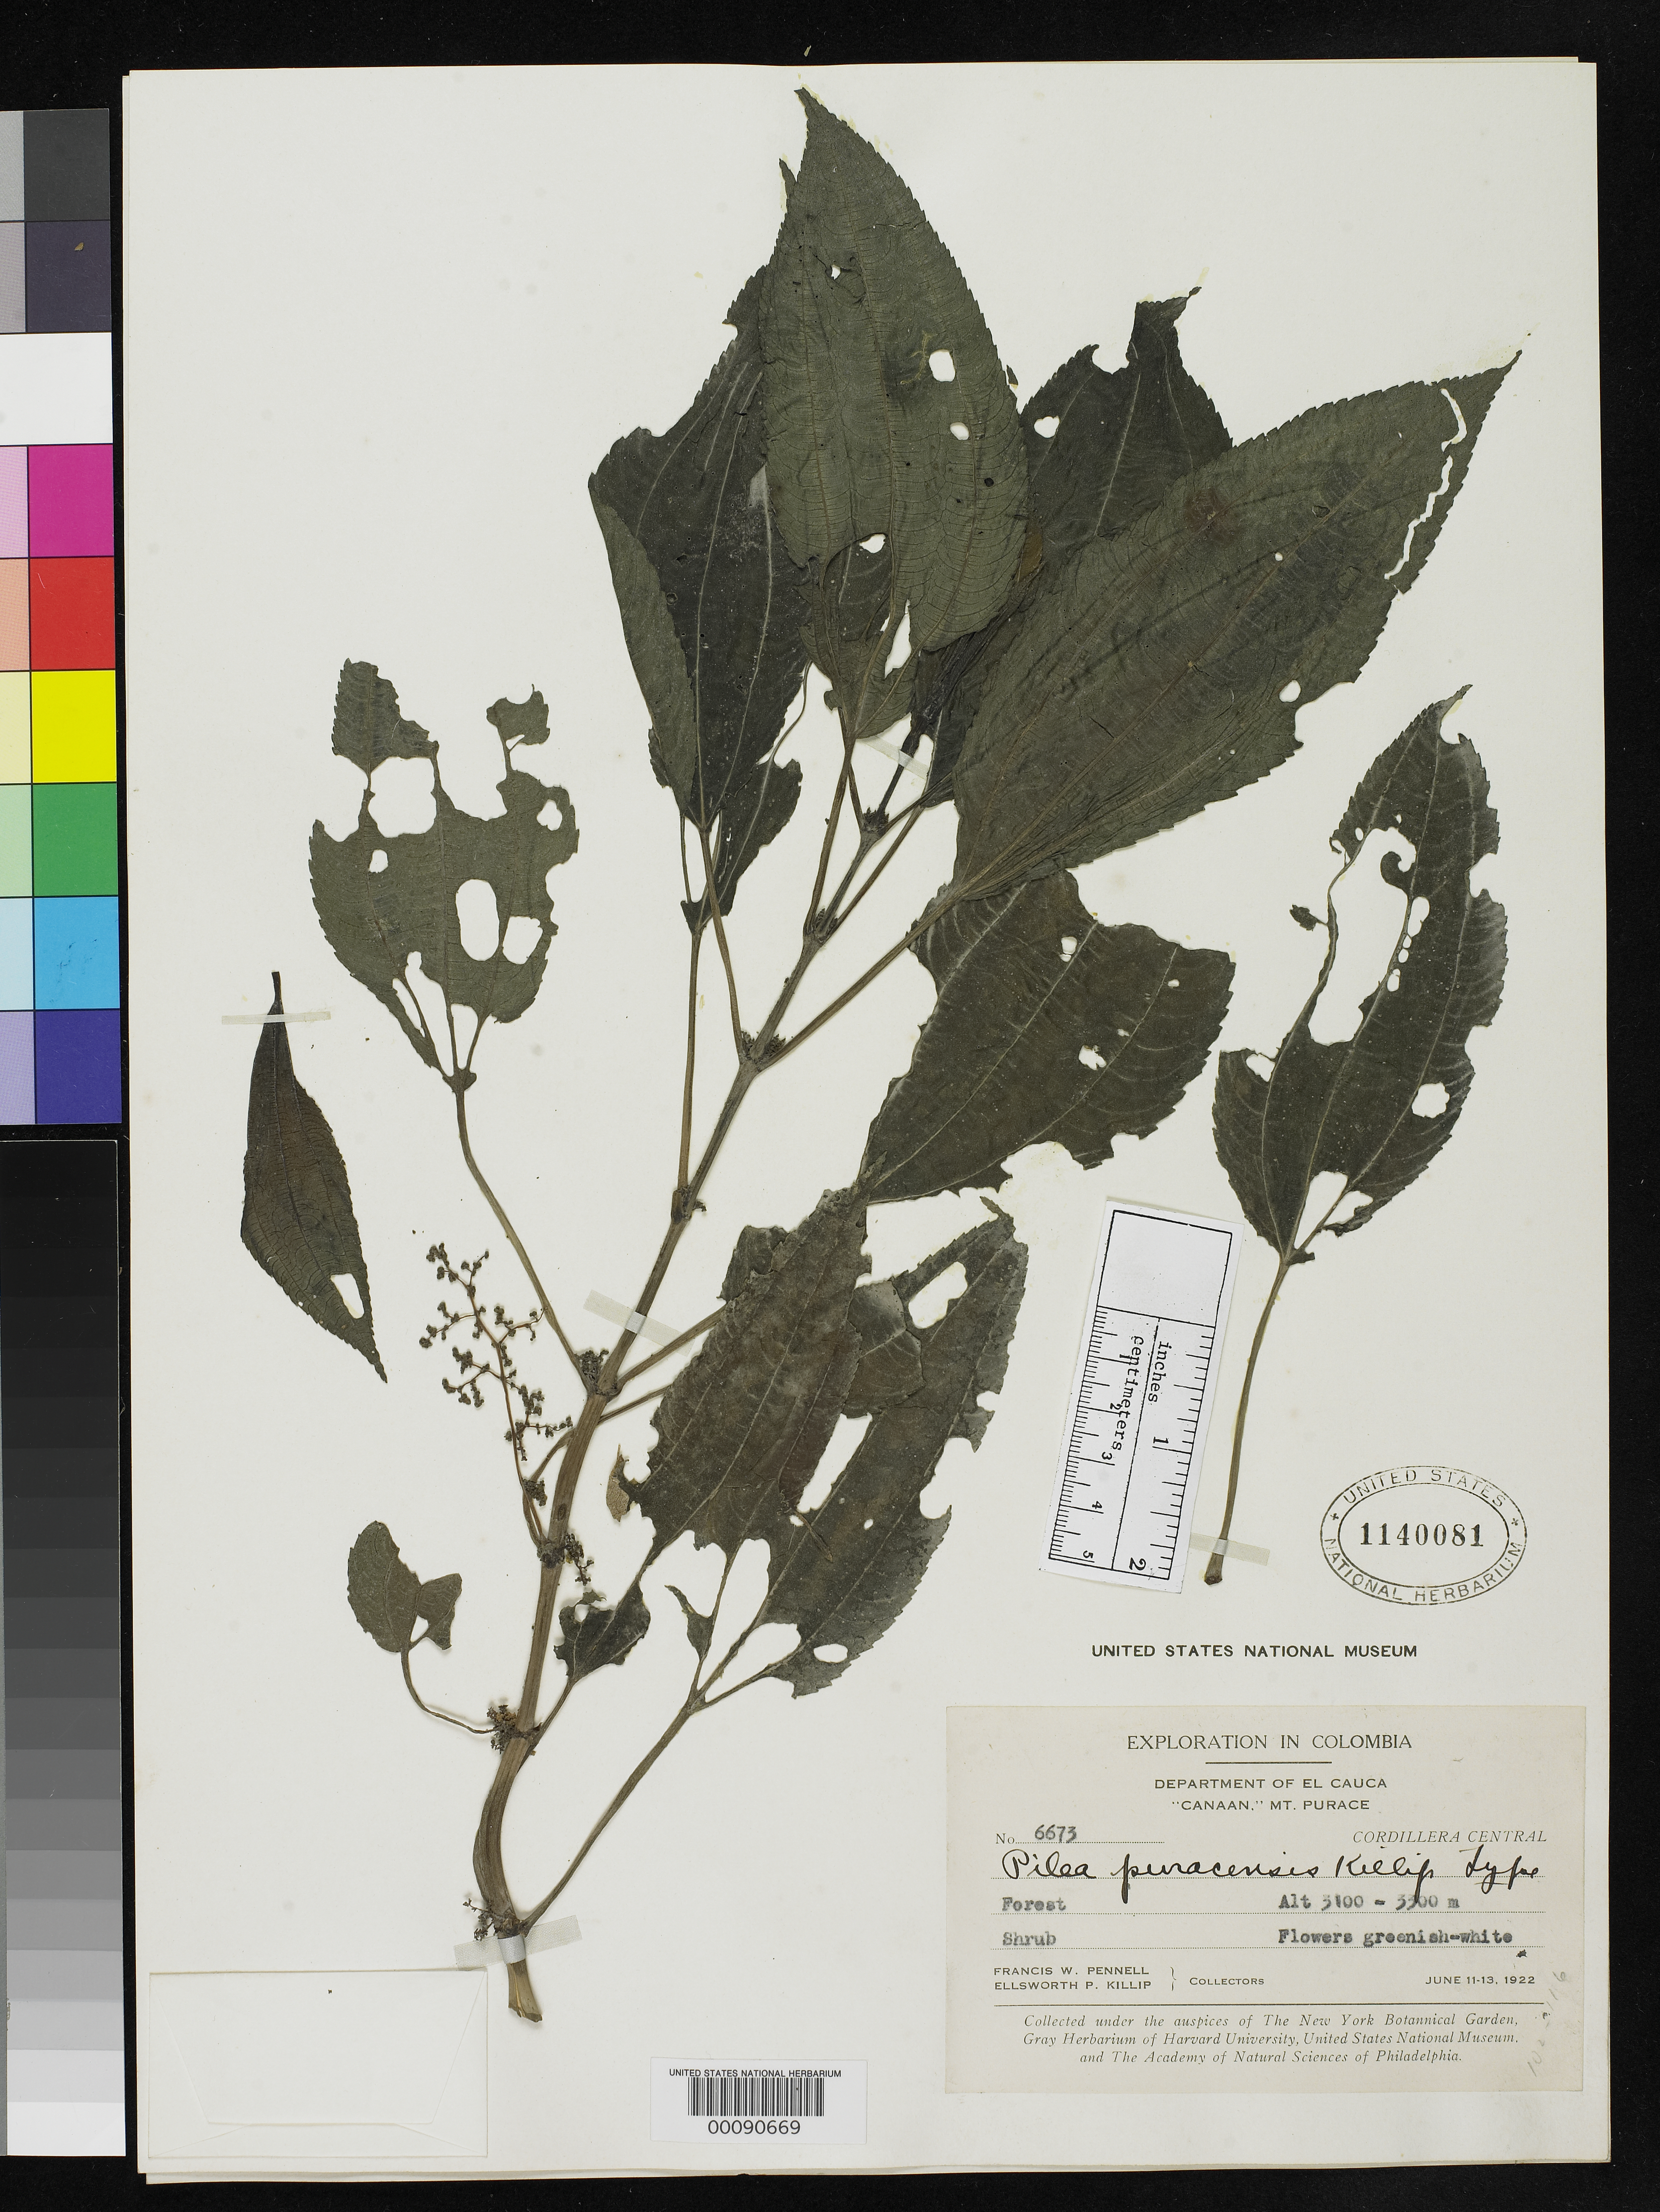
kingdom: Plantae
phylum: Tracheophyta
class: Magnoliopsida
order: Rosales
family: Urticaceae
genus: Pilea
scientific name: Pilea puracensis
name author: Killip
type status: Holotype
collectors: F. W. Pennell & E. P. Killip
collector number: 6673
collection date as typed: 13 Jun 1922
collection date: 1922-06-13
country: Colombia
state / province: Cauca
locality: Canaan, Mt. Purace.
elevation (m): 3100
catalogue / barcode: US 1140081